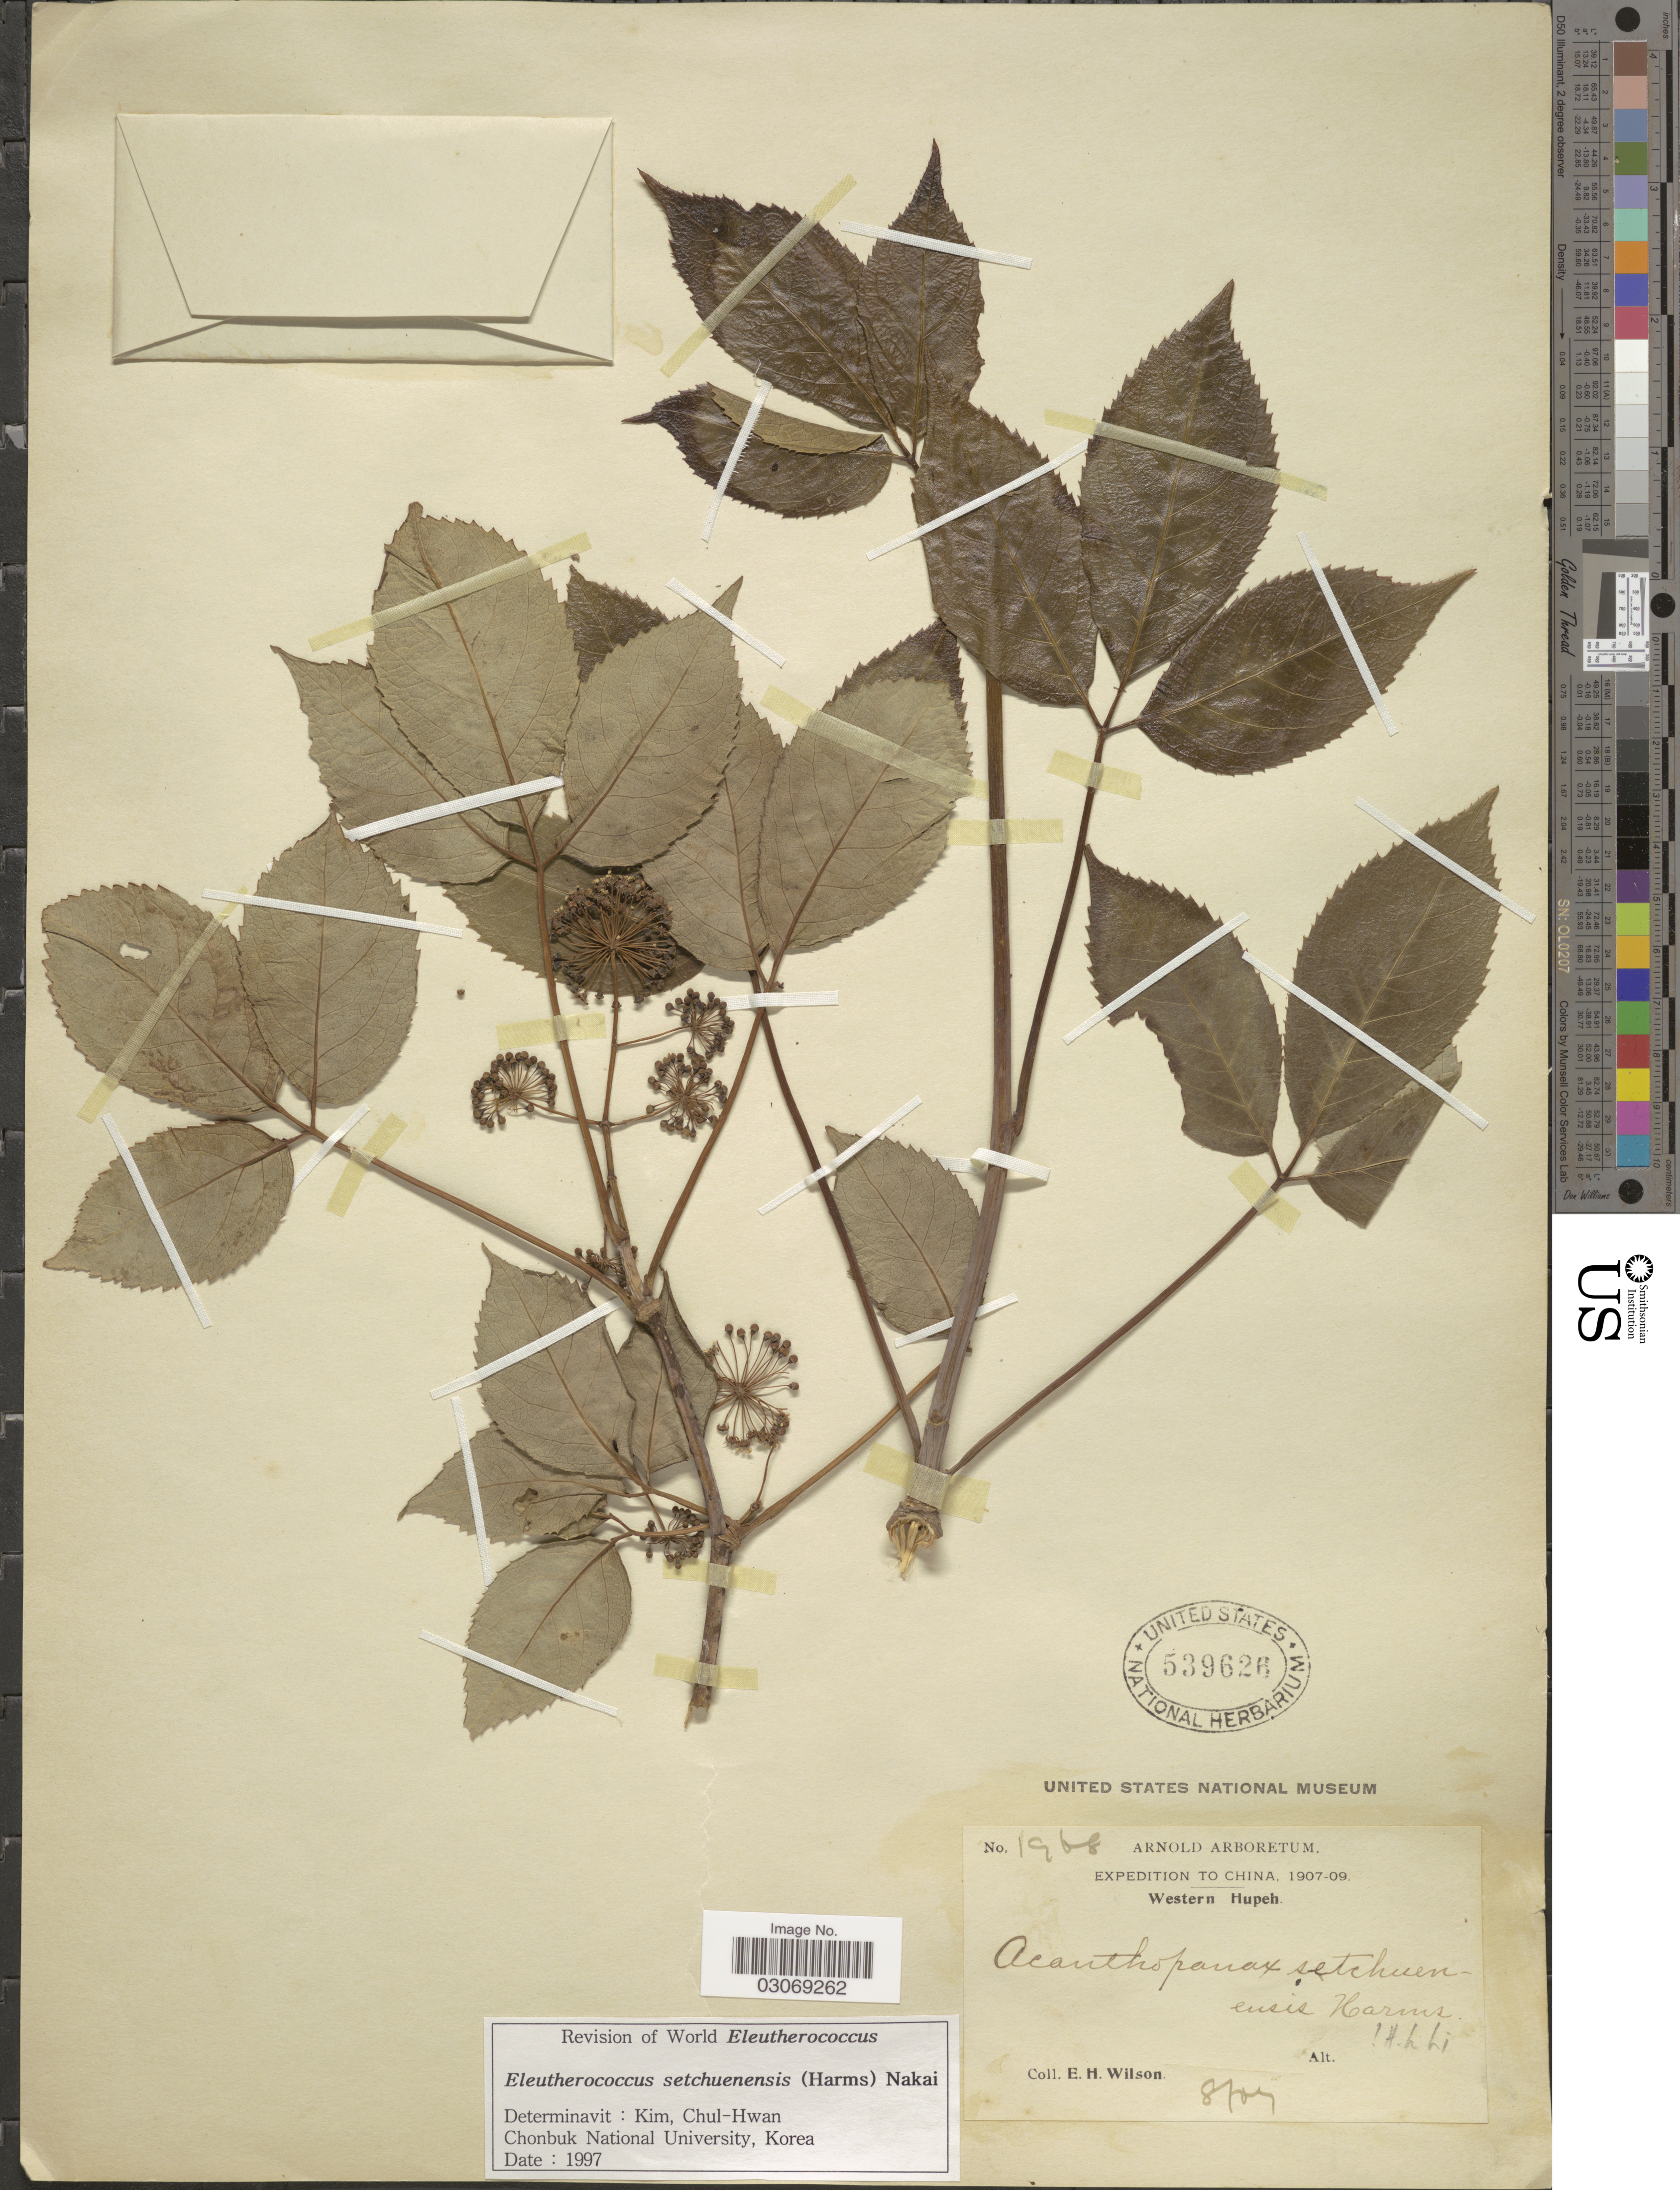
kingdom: Plantae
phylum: Tracheophyta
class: Magnoliopsida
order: Apiales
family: Araliaceae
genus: Eleutherococcus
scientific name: Eleutherococcus setchuenensis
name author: (Harms) Nakai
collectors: E. Wilson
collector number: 1968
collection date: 1907-08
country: China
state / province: Hubei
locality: Western Hupeh.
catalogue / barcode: US 539626